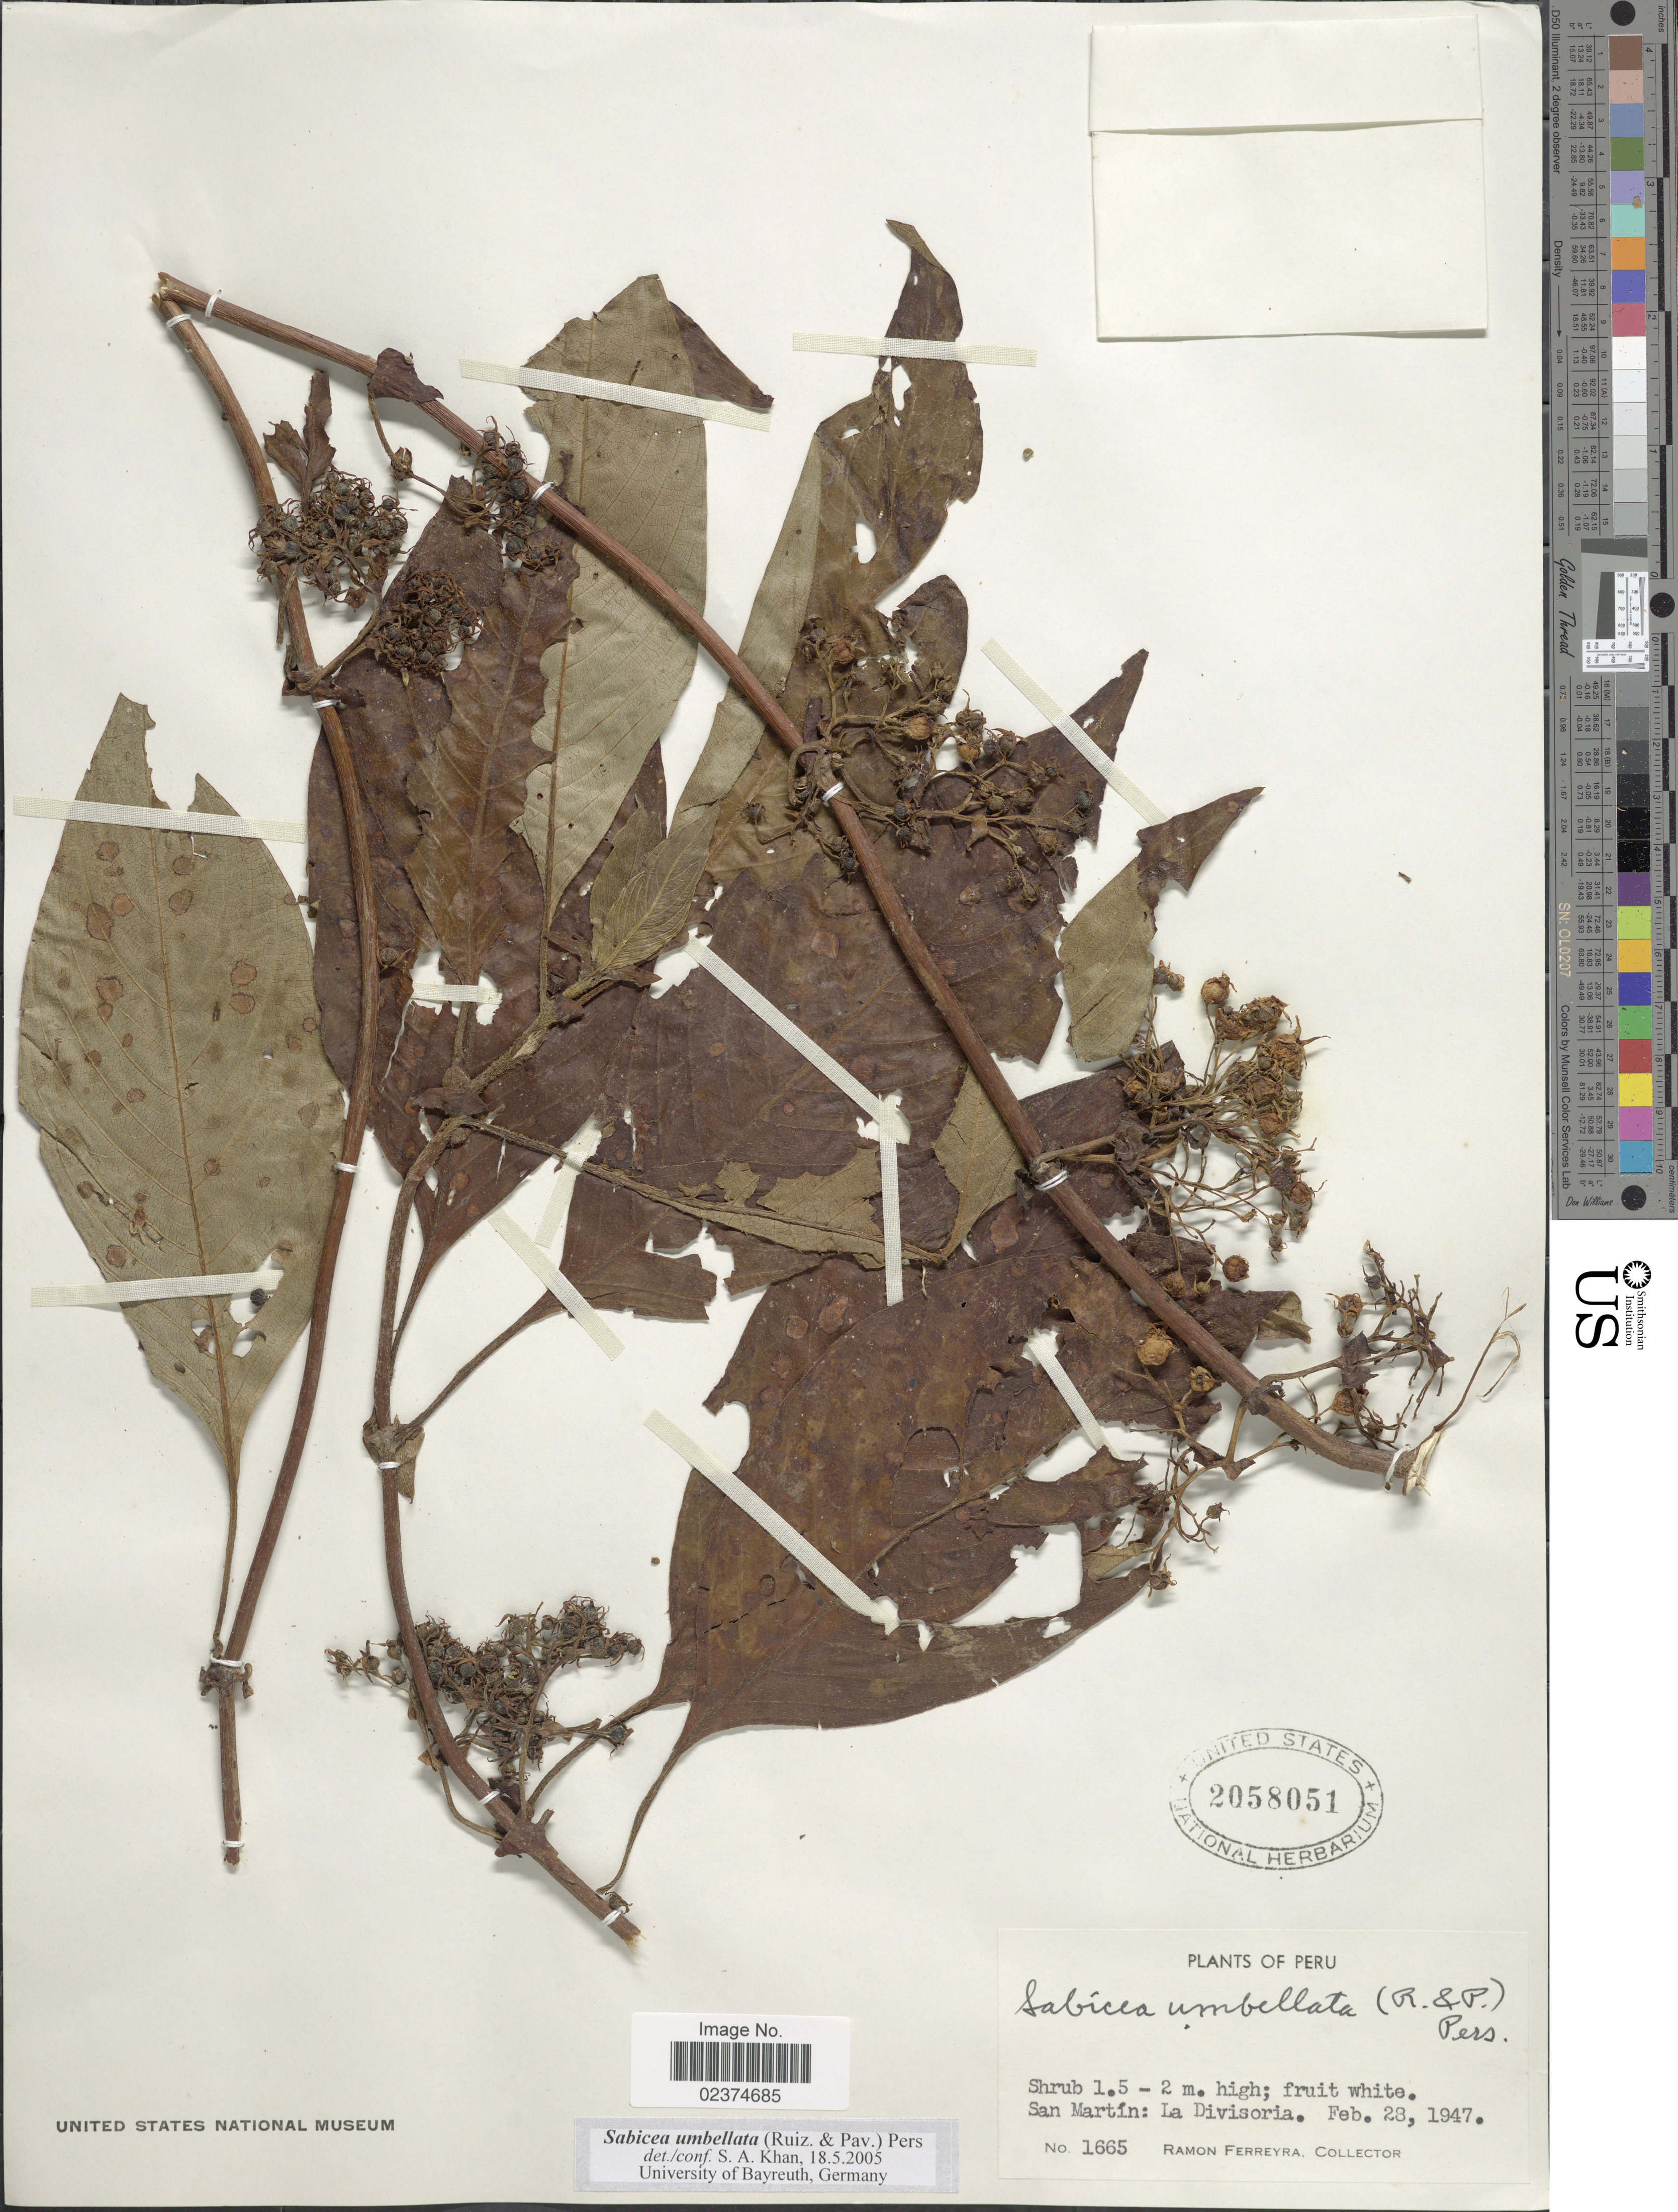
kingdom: Plantae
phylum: Tracheophyta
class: Magnoliopsida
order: Gentianales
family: Rubiaceae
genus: Sabicea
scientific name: Sabicea umbellata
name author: (Ruiz & Pav.) Pers.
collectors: R. A. Ferreyra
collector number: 1665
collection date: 1947-02-28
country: Peru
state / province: San Martín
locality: La Divisoria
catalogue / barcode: US 2058051